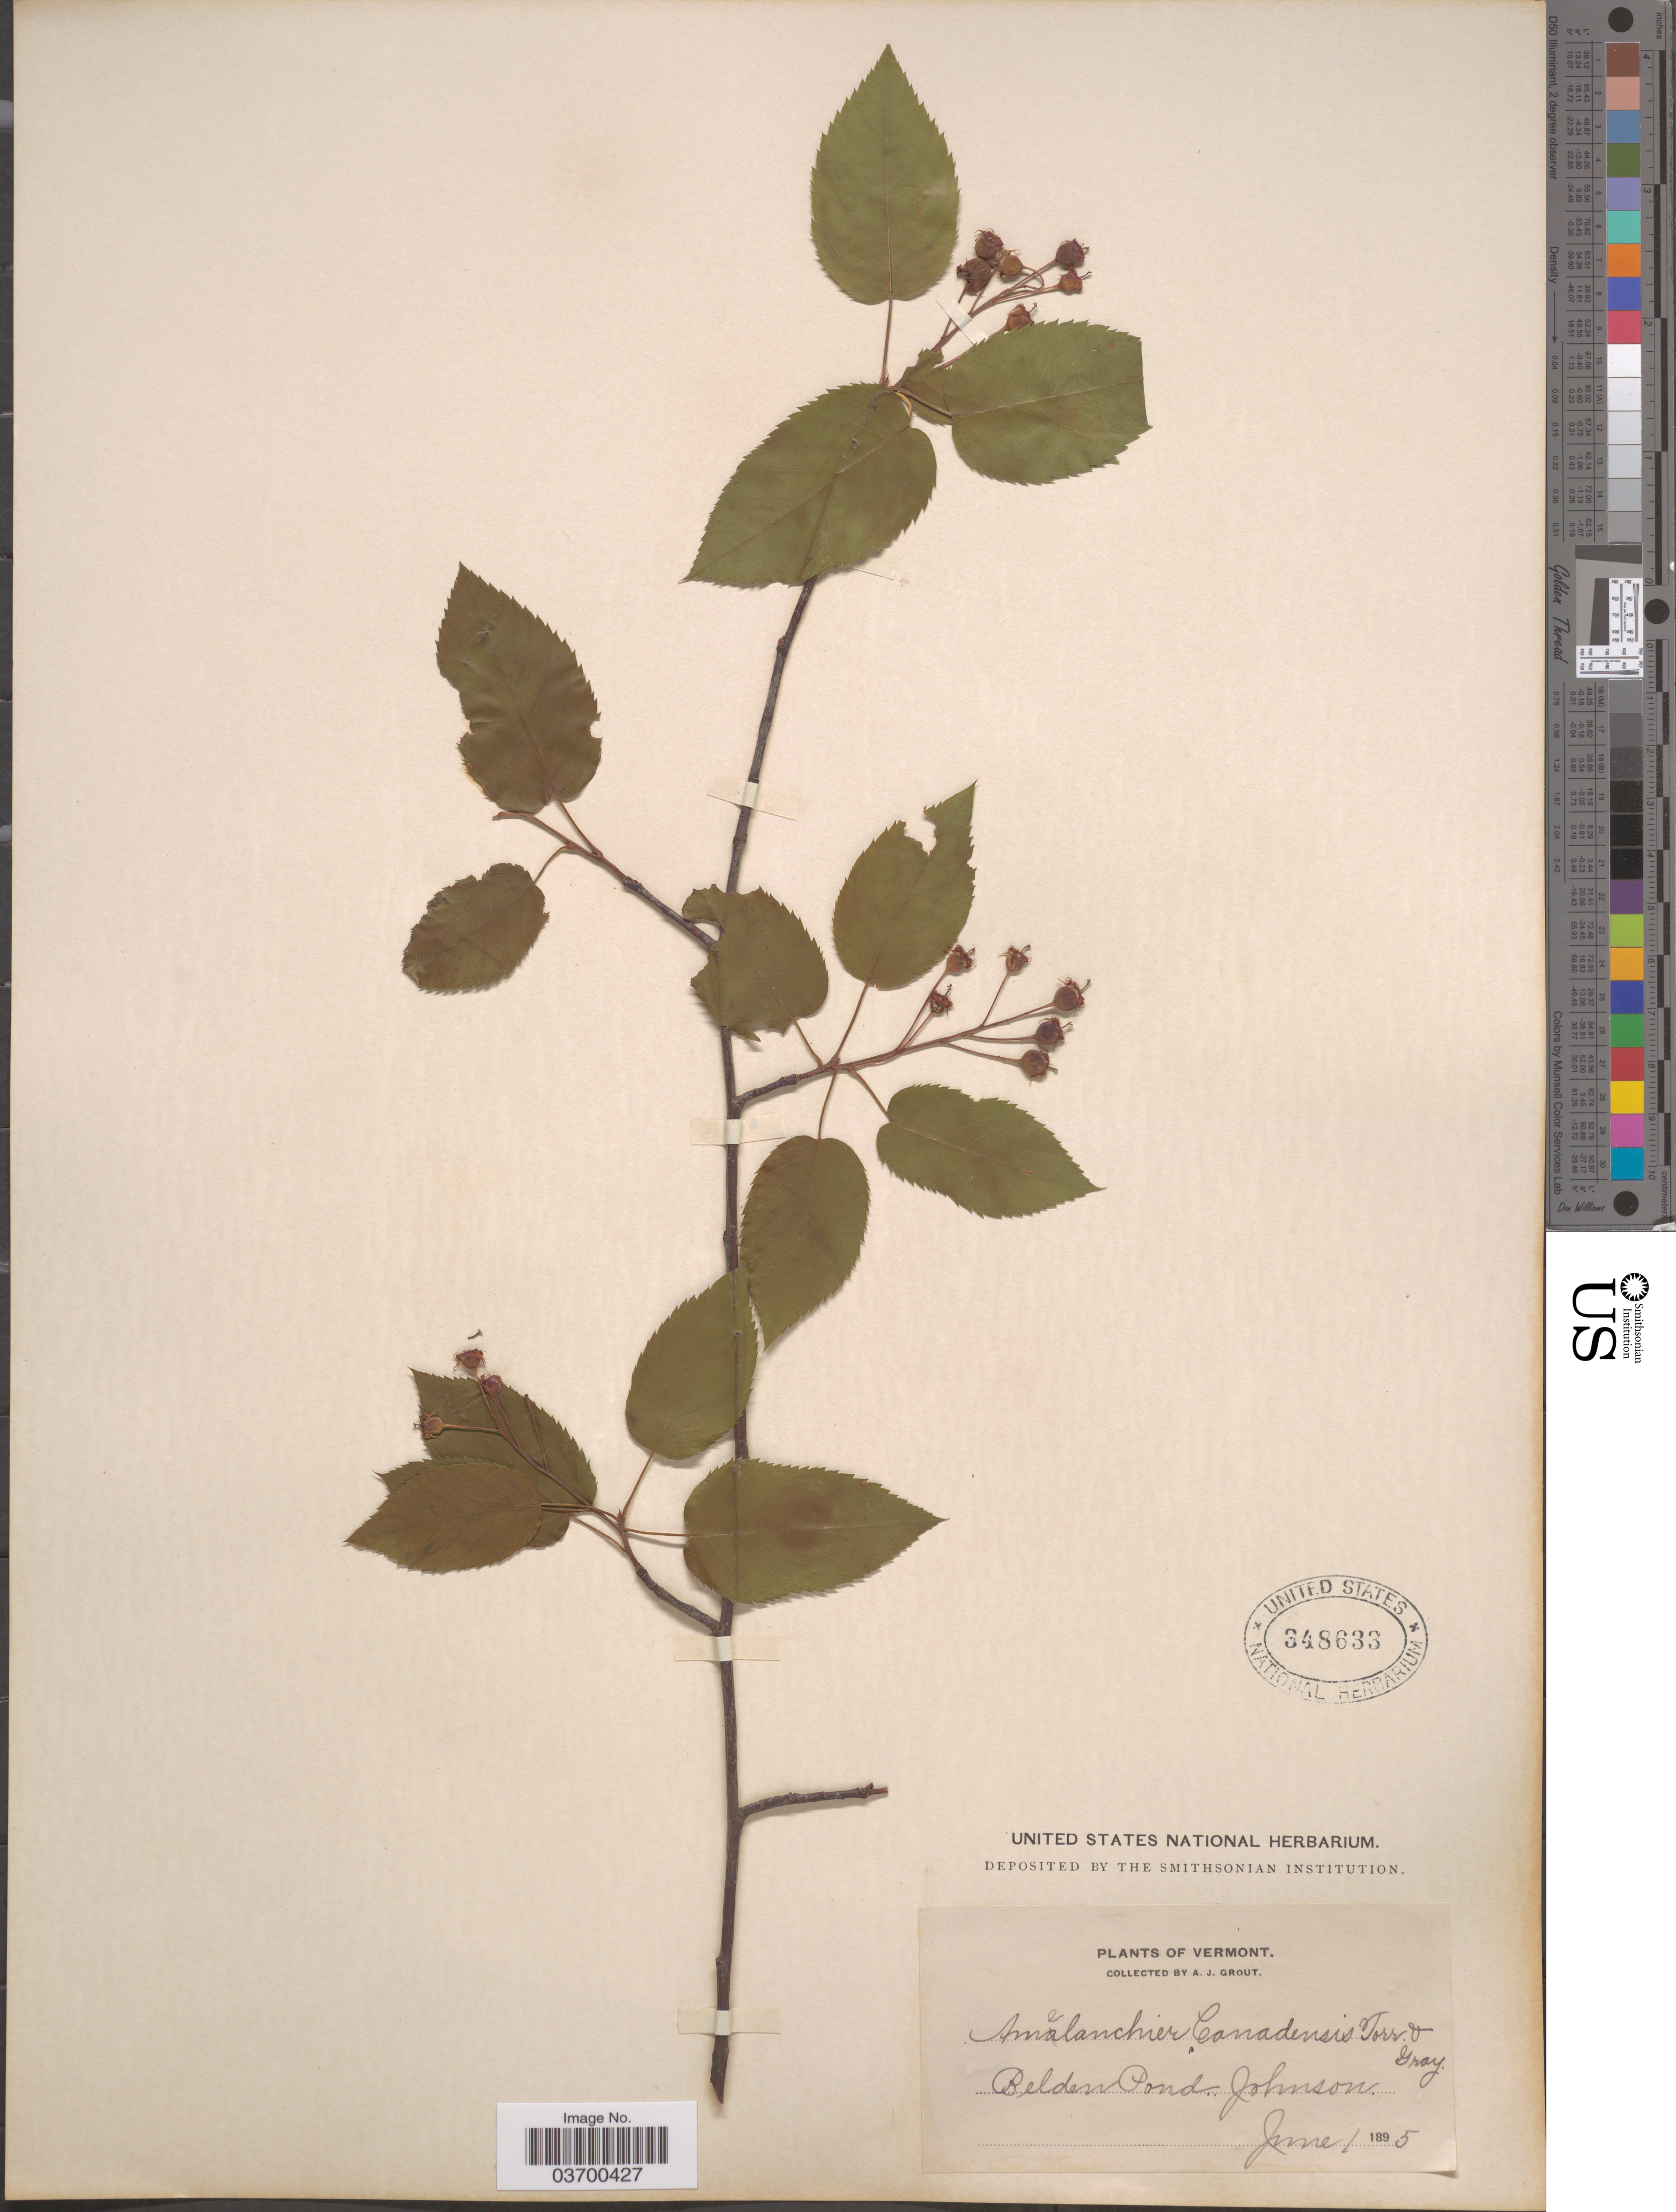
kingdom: Plantae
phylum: Tracheophyta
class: Magnoliopsida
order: Rosales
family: Rosaceae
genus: Amelanchier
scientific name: Amelanchier canadensis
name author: (L.) Medic.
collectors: A. J. Grout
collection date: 1895-06-01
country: United States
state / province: Vermont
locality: Belden Pond, Johnson.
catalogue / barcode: US 348633